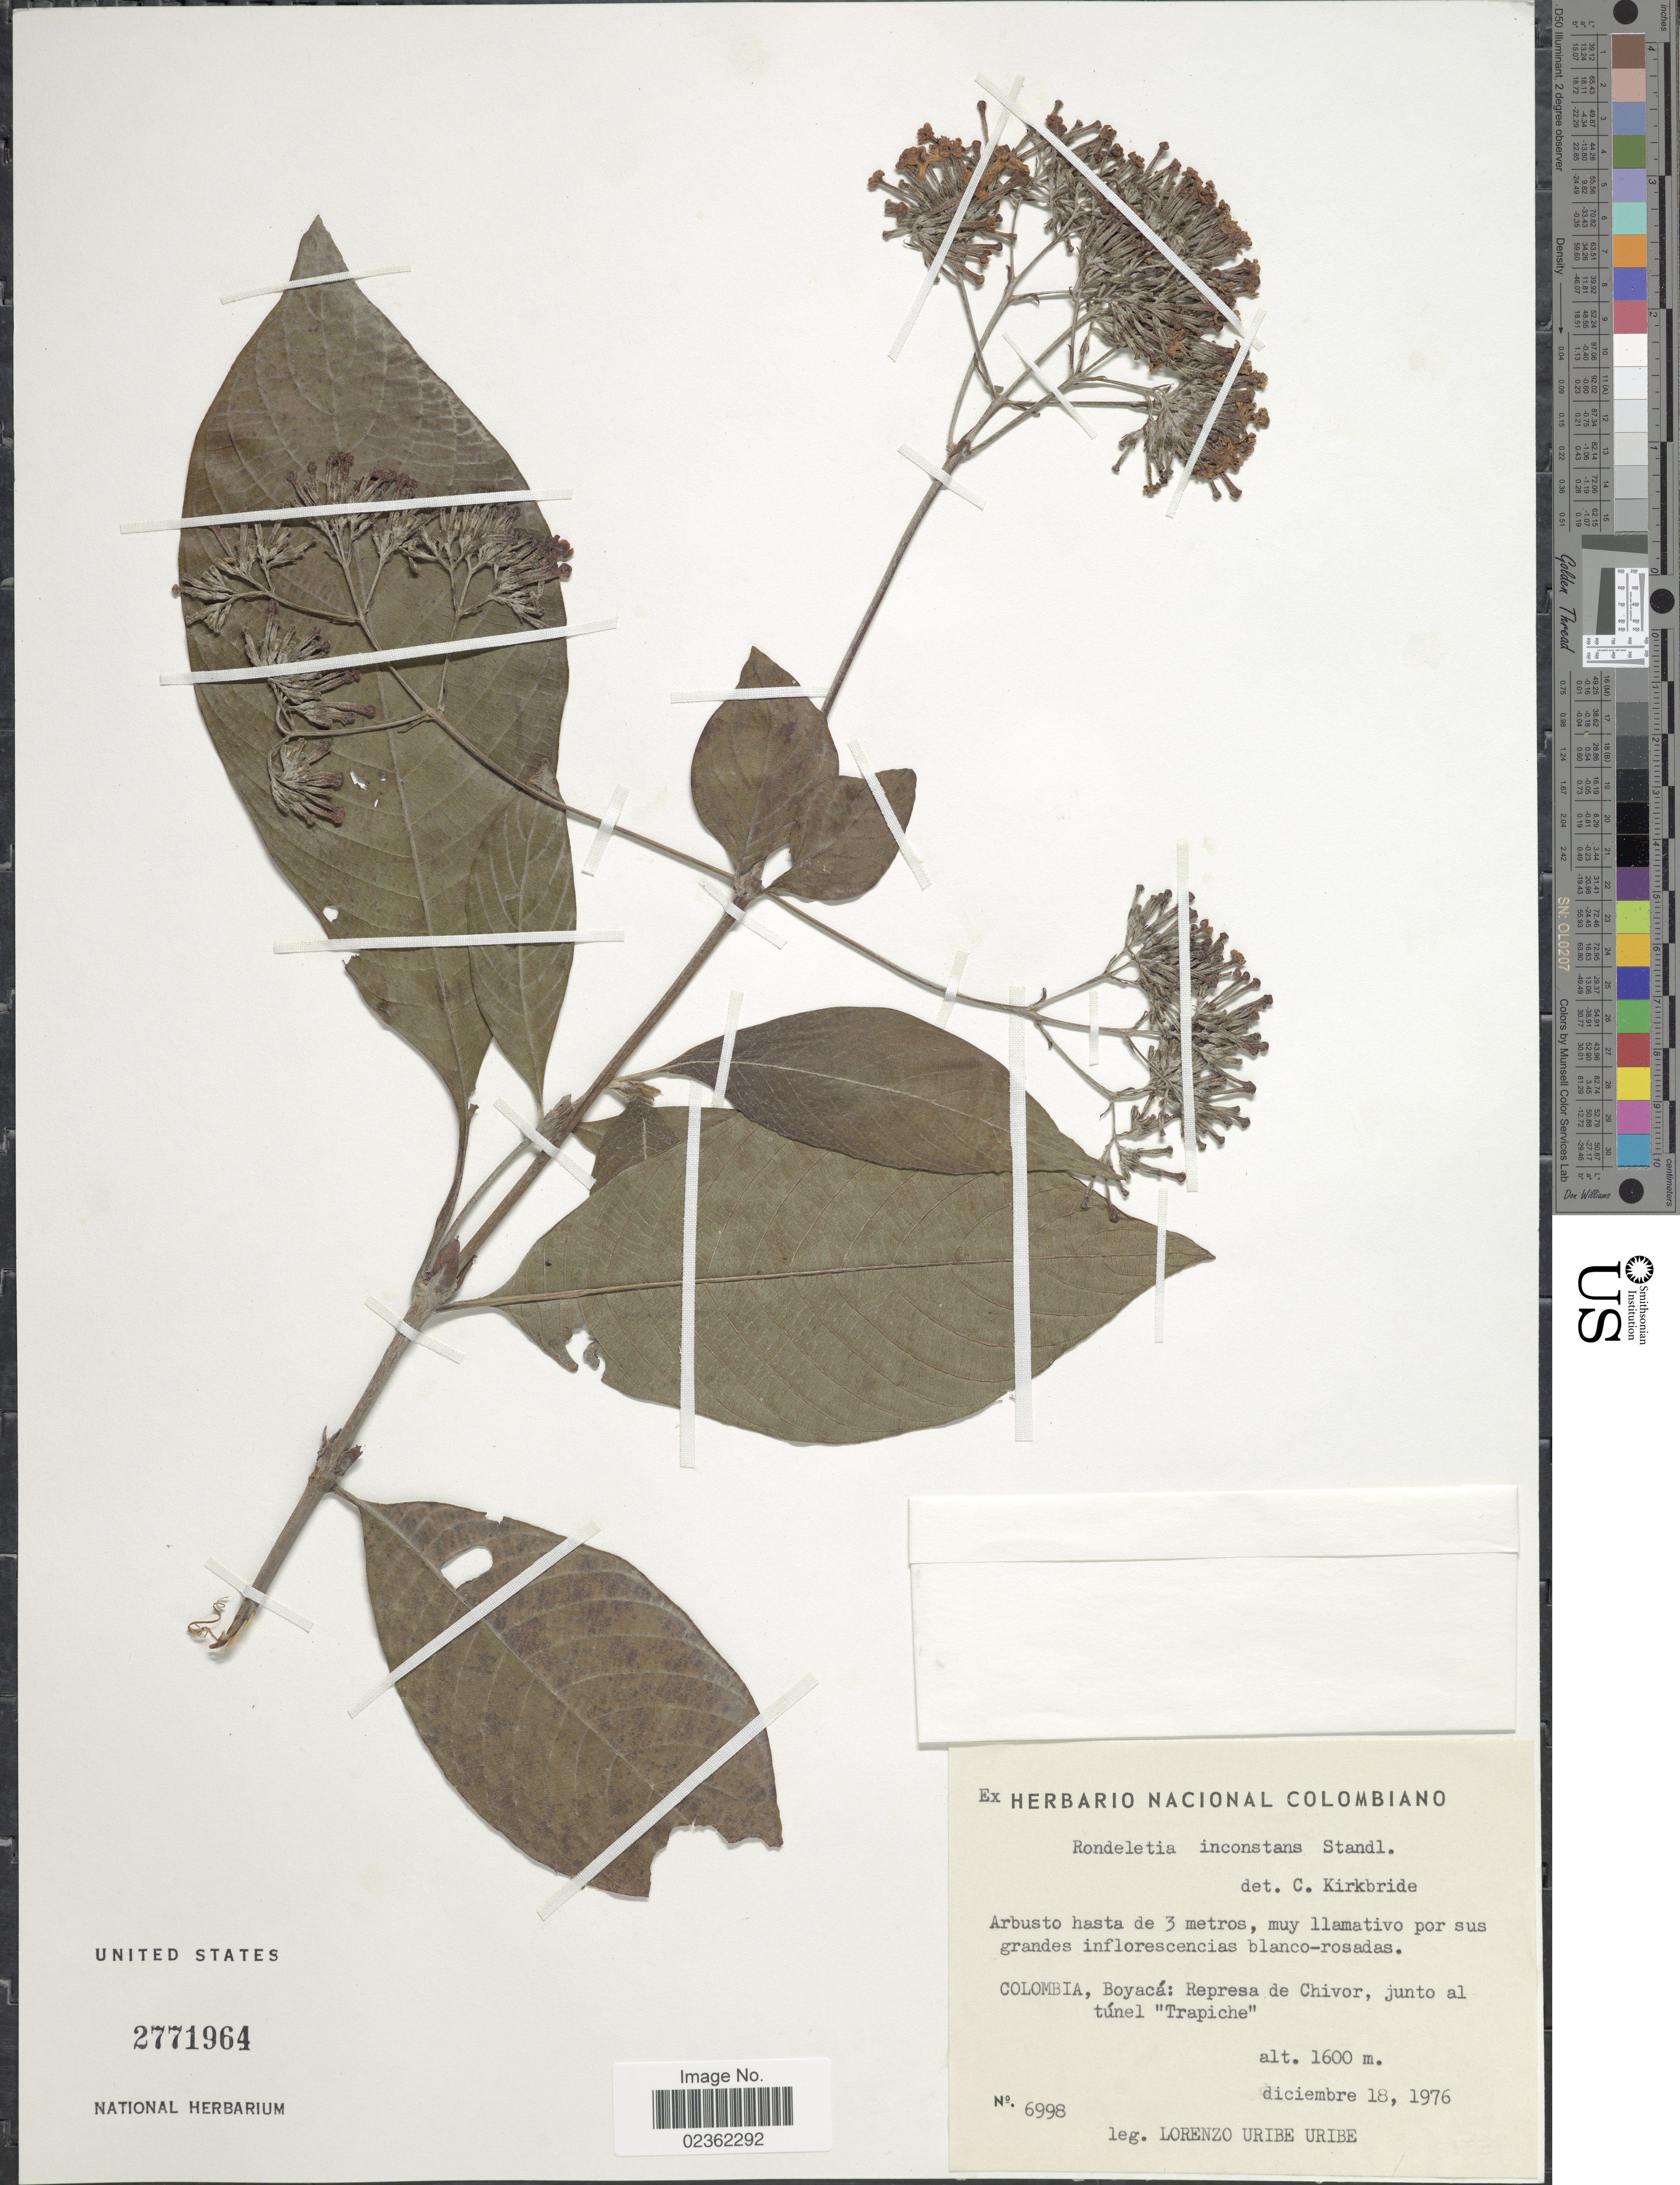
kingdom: Plantae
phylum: Tracheophyta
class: Magnoliopsida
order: Gentianales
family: Rubiaceae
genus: Rondeletia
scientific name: Rondeletia inconstans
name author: Standl.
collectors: L. Uribe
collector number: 6988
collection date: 1976-12-18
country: Colombia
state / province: Boyacá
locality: Represa de Chivor, junto al tunel "Trapiche".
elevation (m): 1600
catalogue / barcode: US 2771964